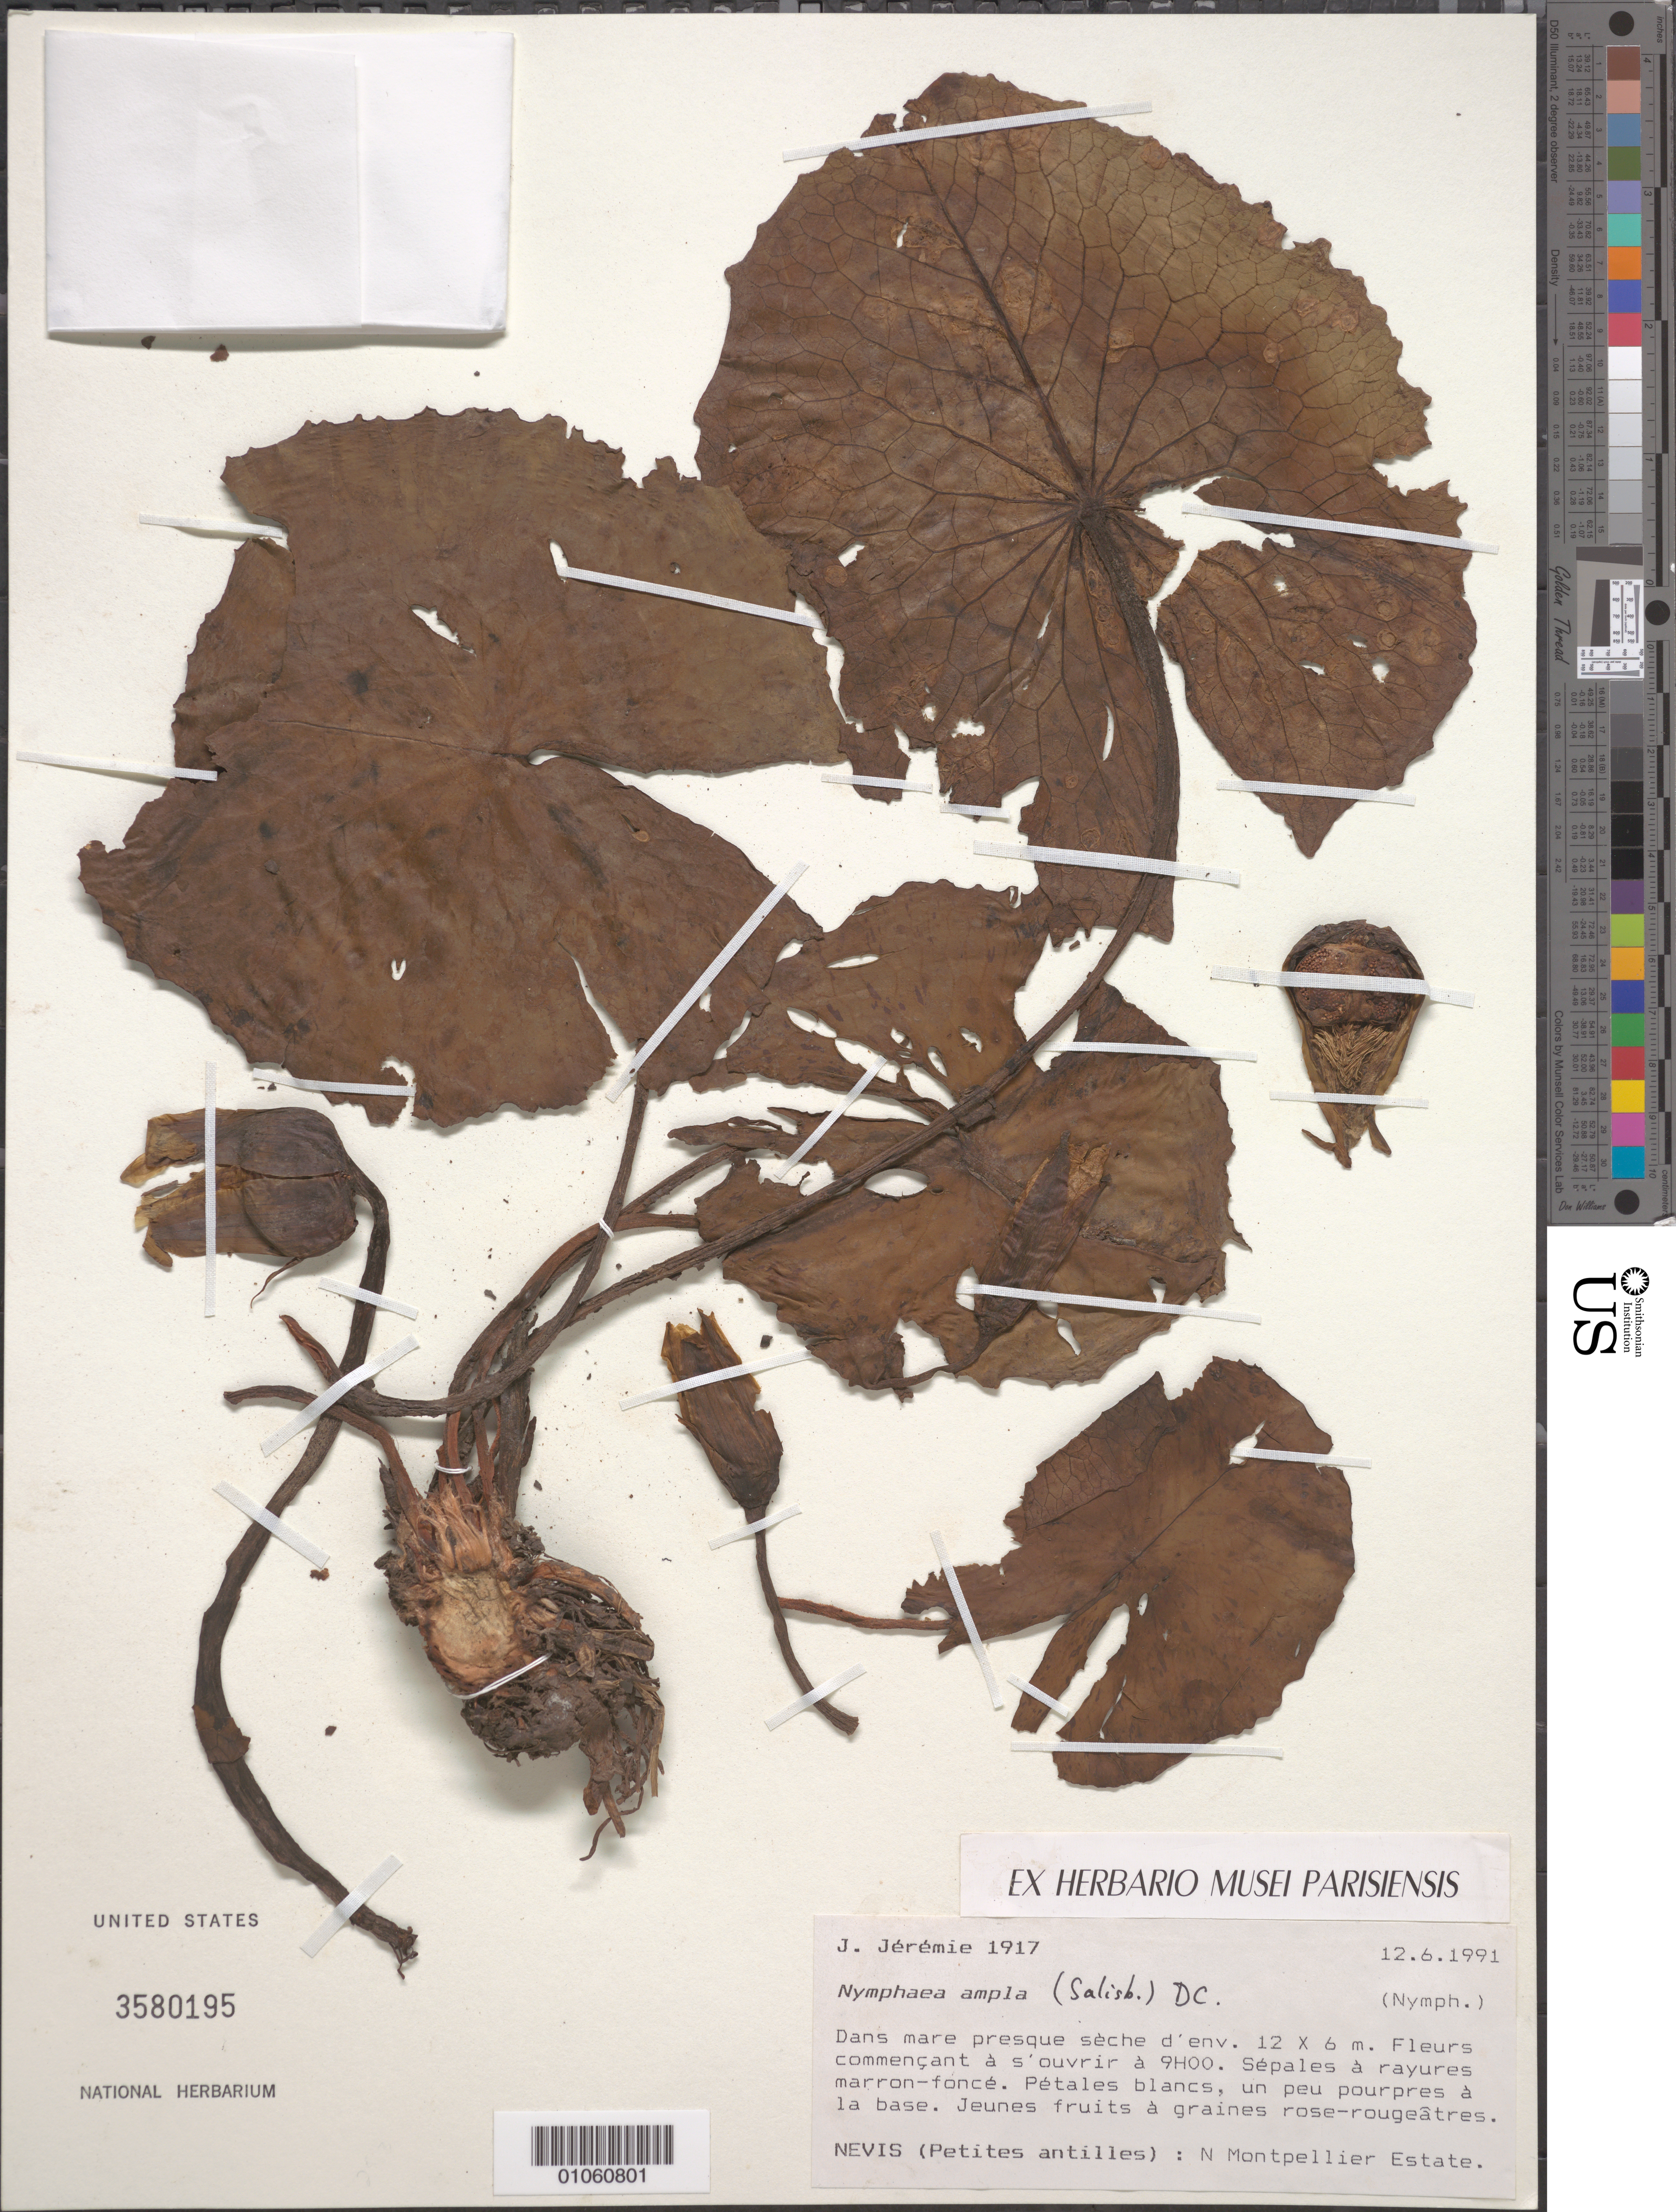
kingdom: Plantae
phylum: Tracheophyta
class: Magnoliopsida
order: Nymphaeales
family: Nymphaeaceae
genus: Nymphaea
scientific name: Nymphaea ampla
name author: (Salisb.) DC.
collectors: J. Jérémie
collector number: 1917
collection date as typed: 12 Jun 1991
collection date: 1991-06-12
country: St. Christopher-Nevis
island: Nevis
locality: N Montpellier Estate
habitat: Dans mare presque séche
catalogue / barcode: US 3580195